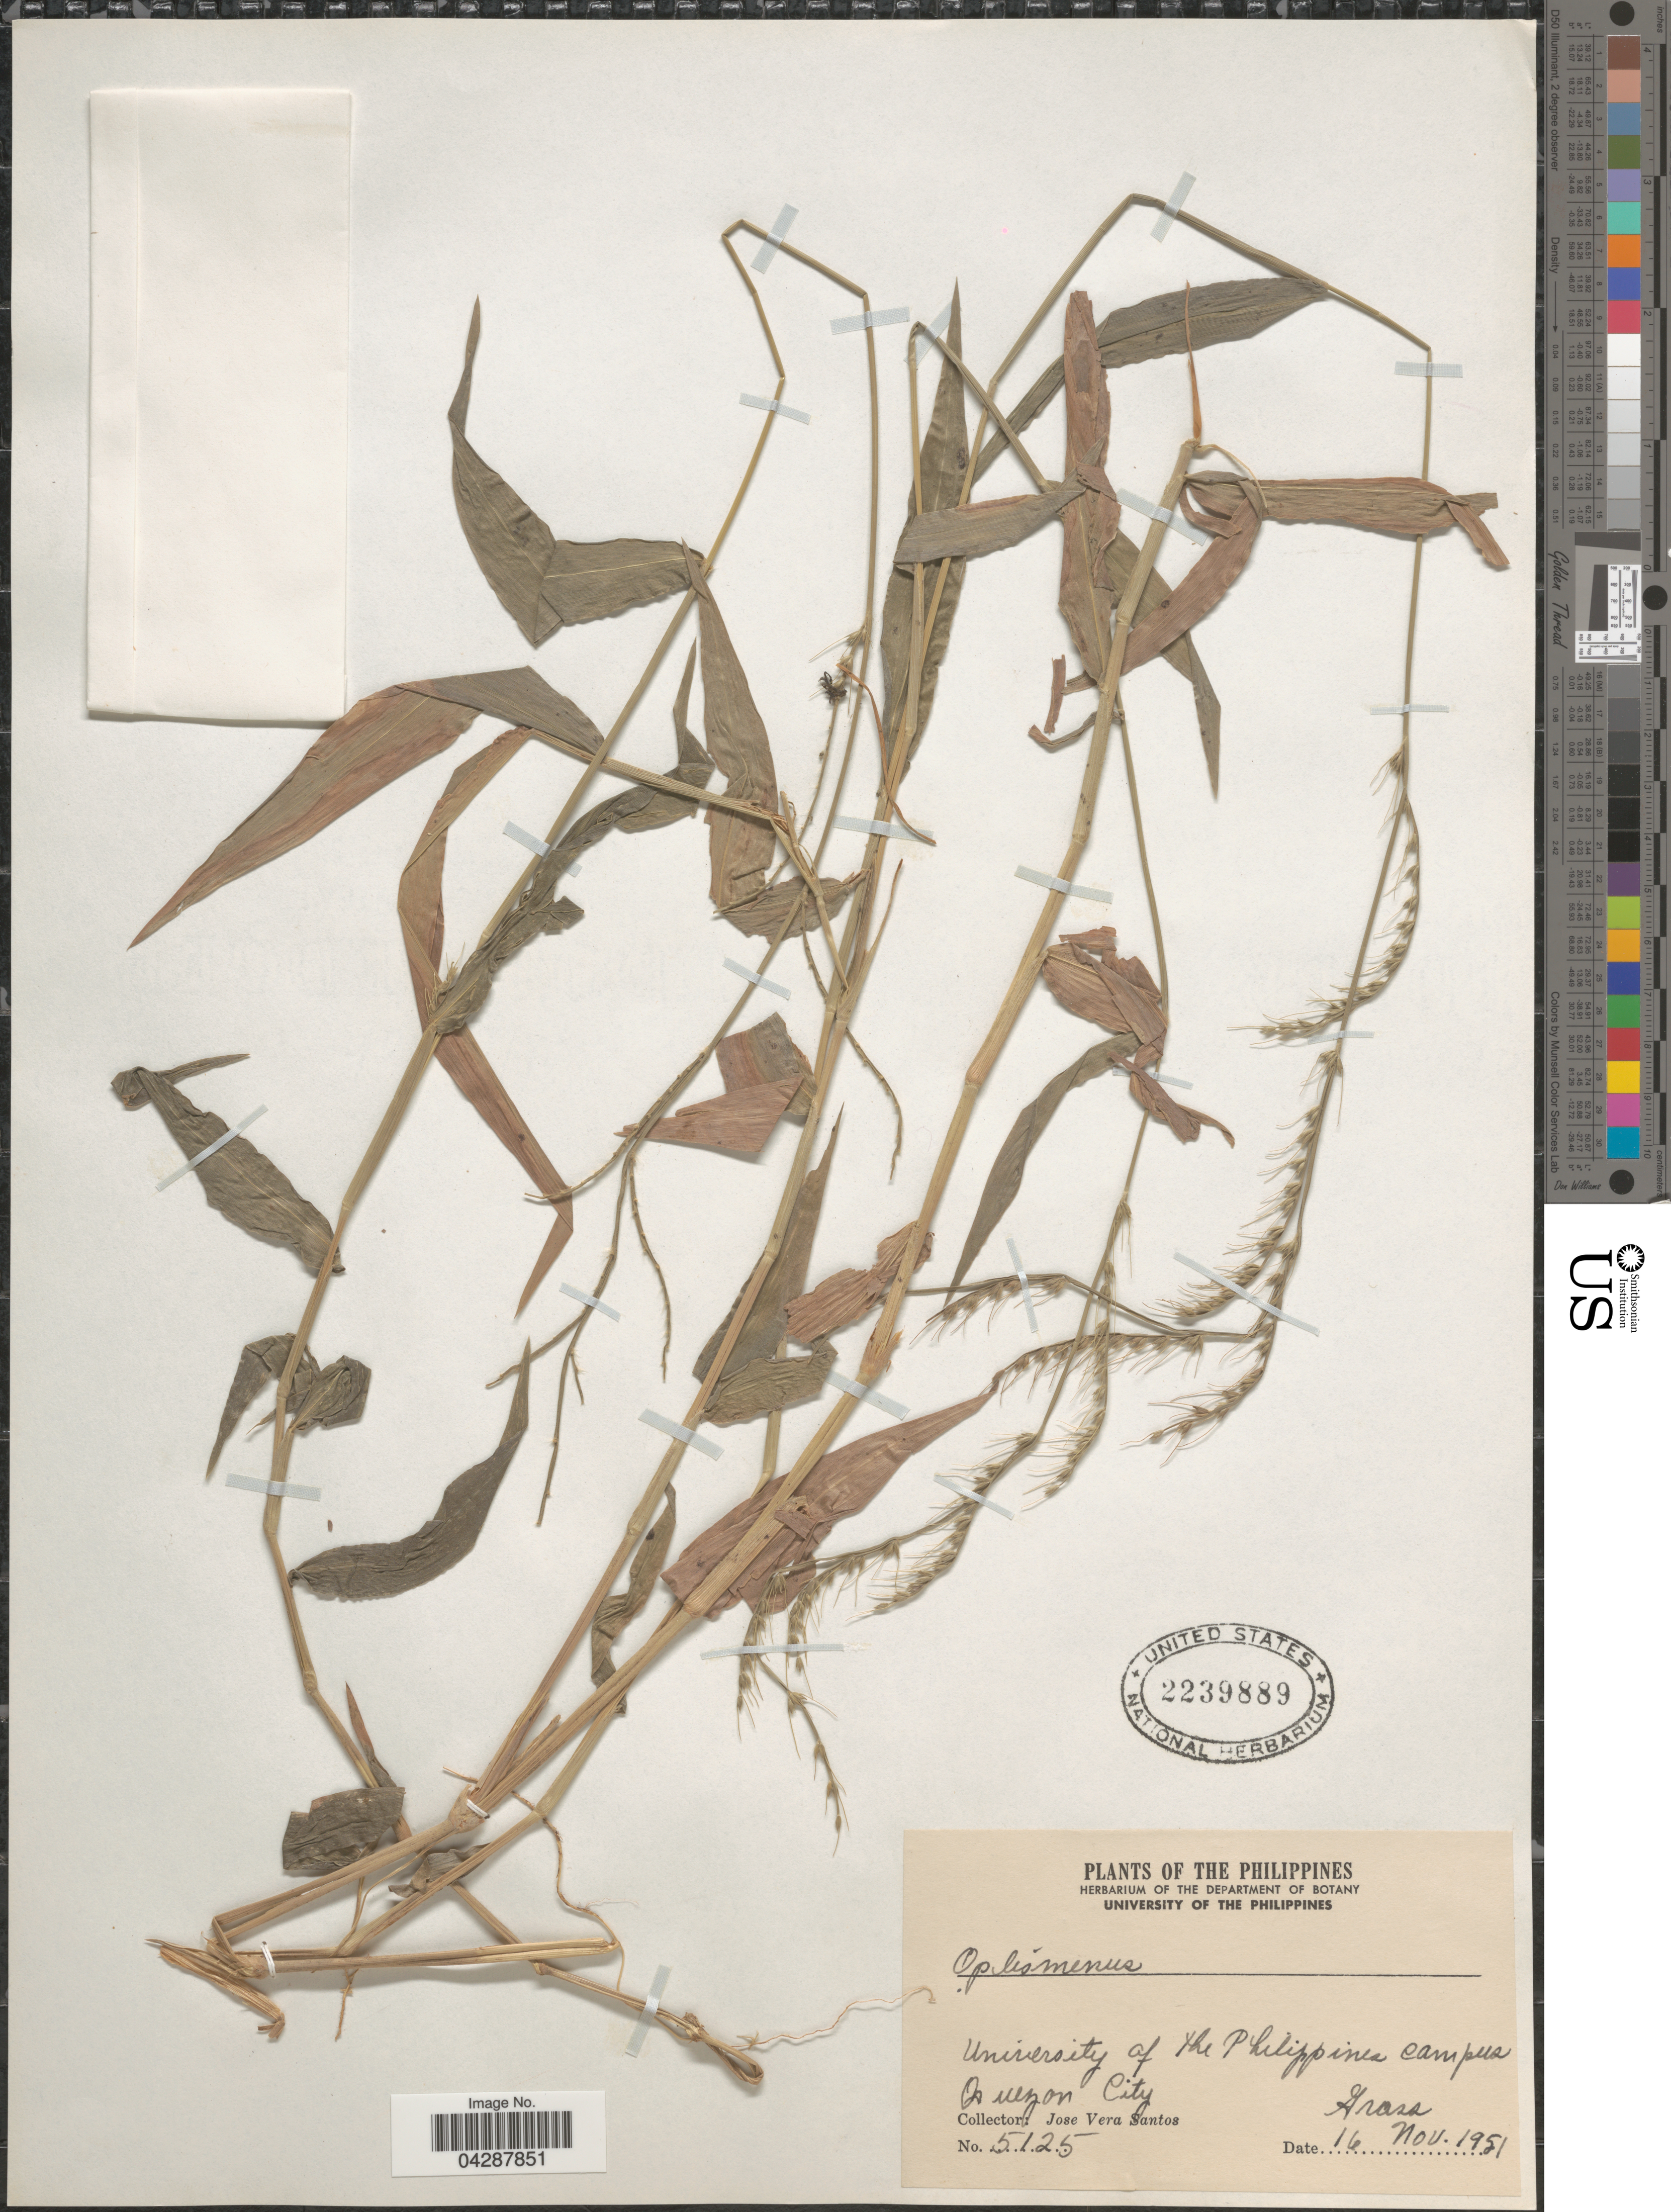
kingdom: Plantae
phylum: Tracheophyta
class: Liliopsida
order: Poales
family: Poaceae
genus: Oplismenus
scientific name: Oplismenus sp.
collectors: J. Santos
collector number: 5125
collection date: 1951-11-16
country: Philippines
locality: University of the Philippines campus. Quezon City.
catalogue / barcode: US 2239889